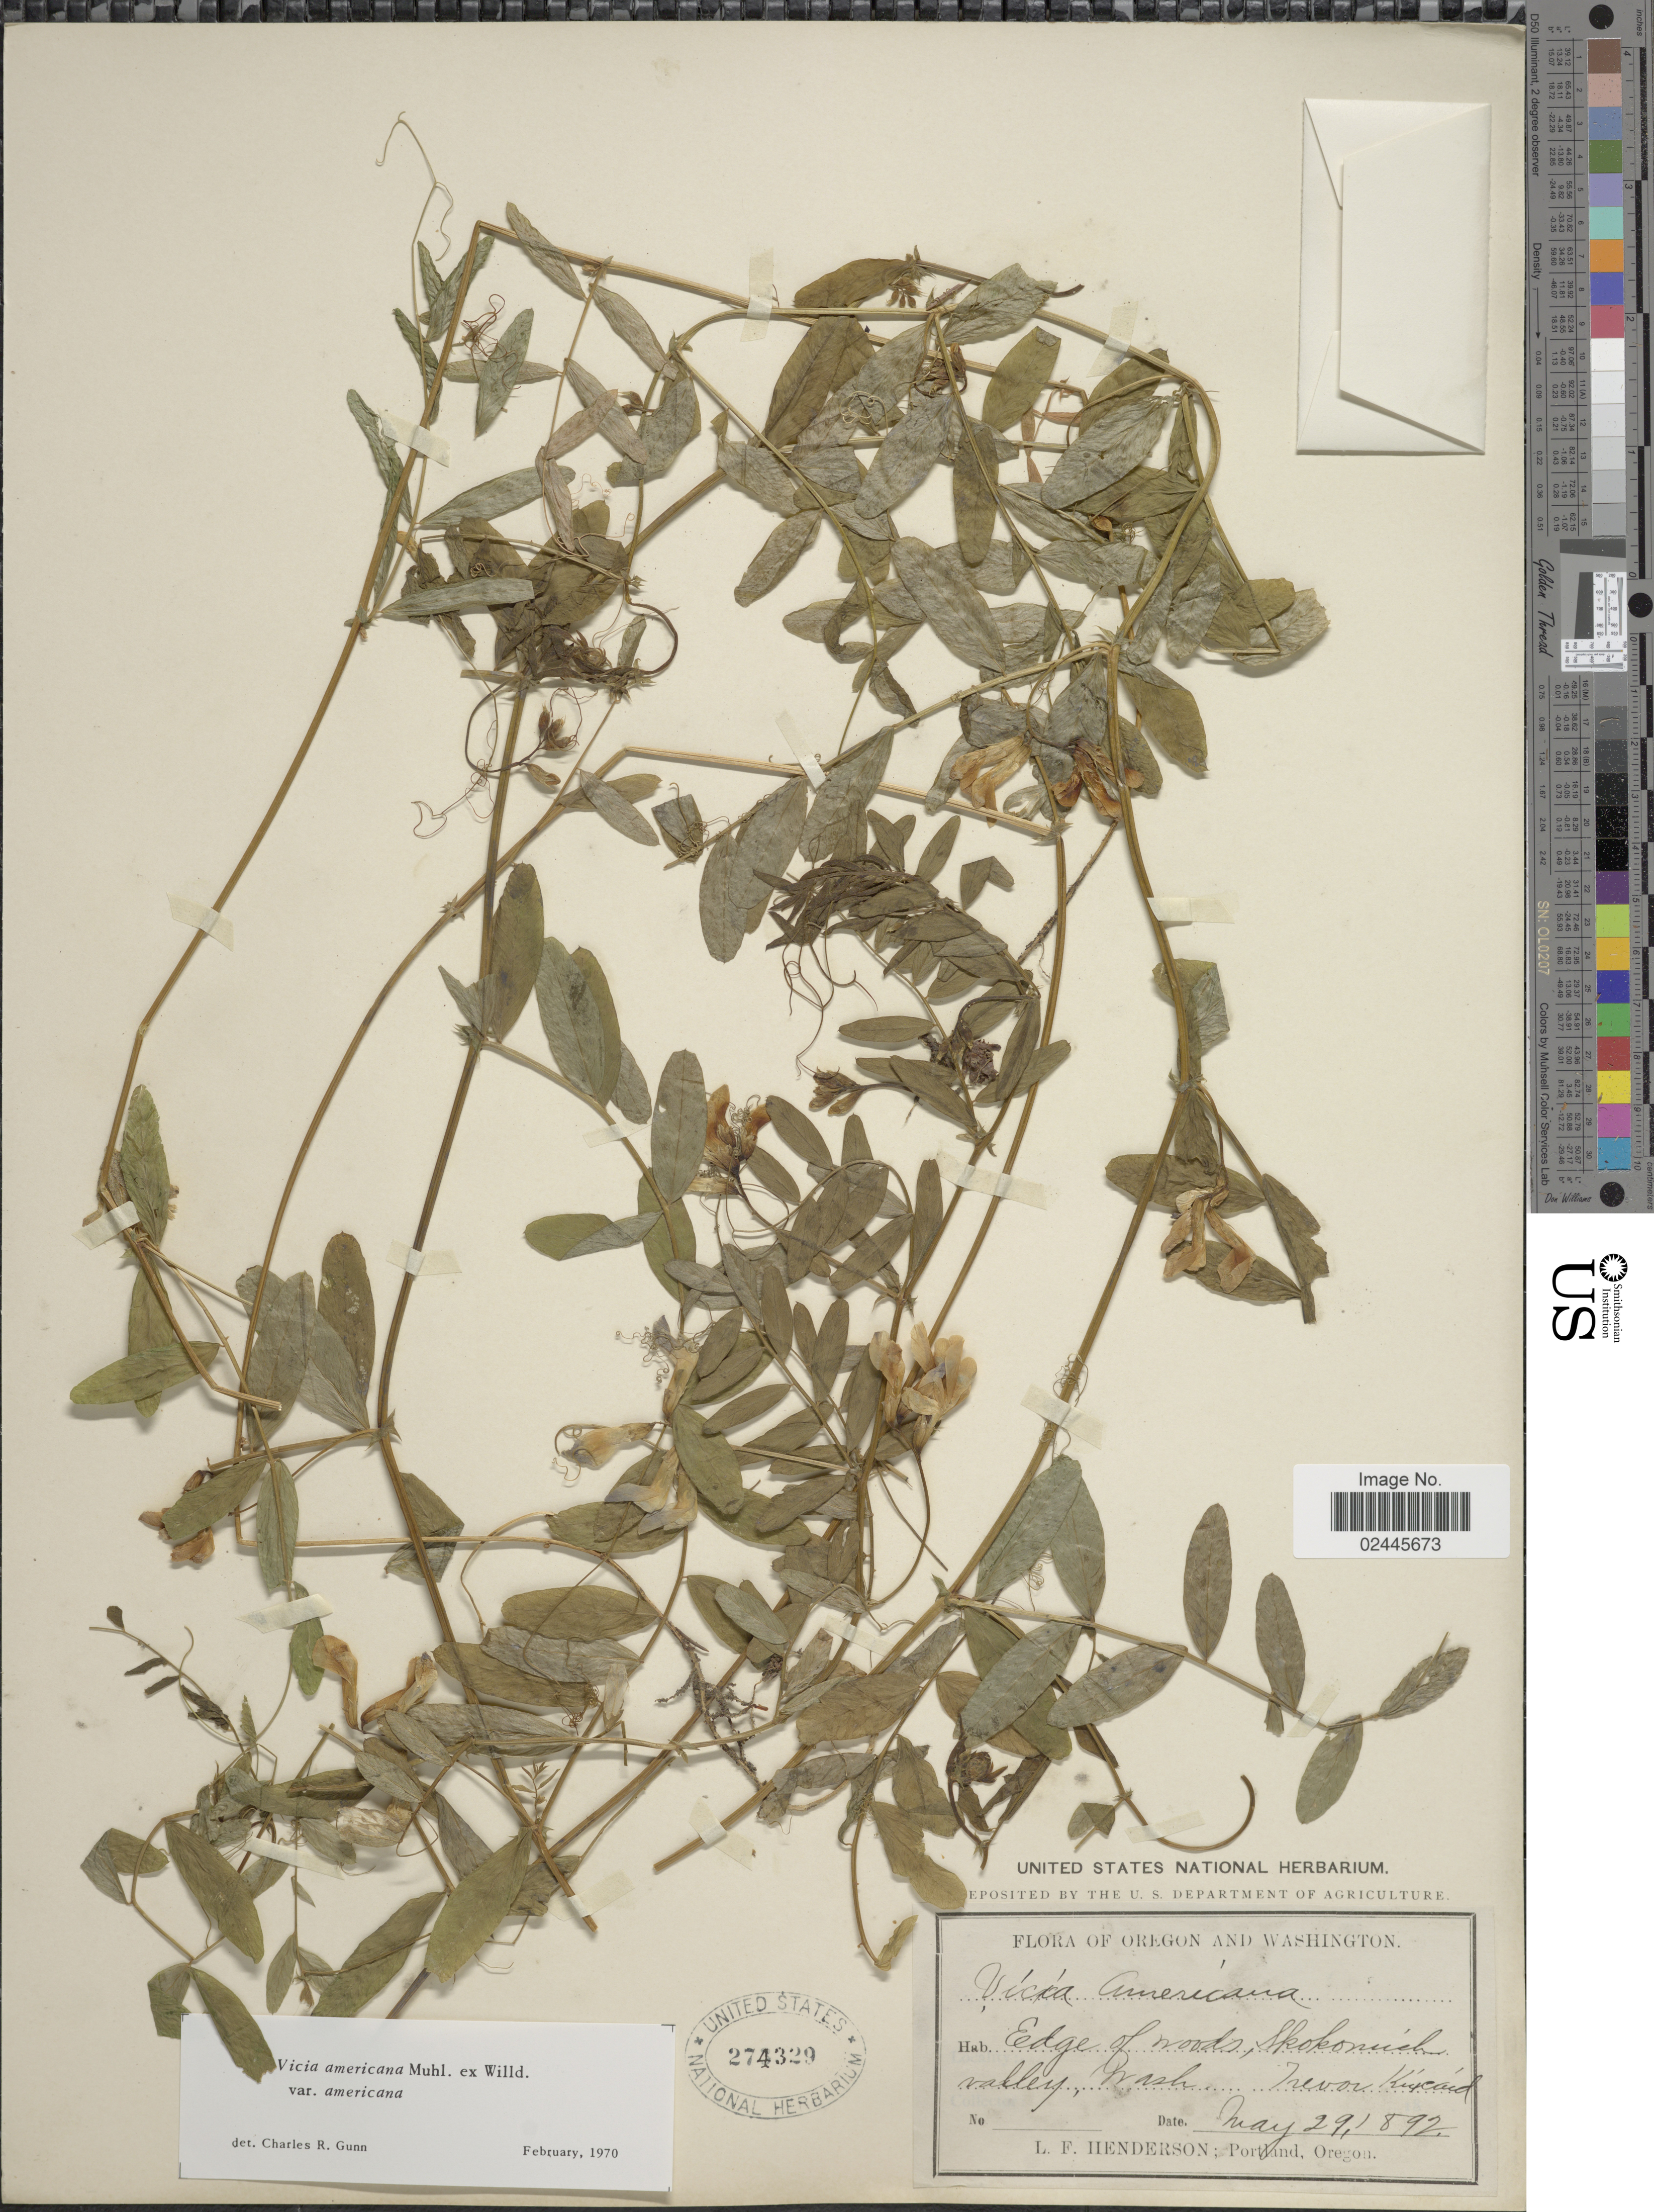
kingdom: Plantae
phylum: Tracheophyta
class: Magnoliopsida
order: Fabales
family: Fabaceae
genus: Vicia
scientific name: Vicia americana var. americana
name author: Muhl. ex Willd.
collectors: L. Henderson & T. C. Kincaid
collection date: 1892-05-29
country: United States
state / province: Washington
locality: Skokomish valley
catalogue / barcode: US 274329